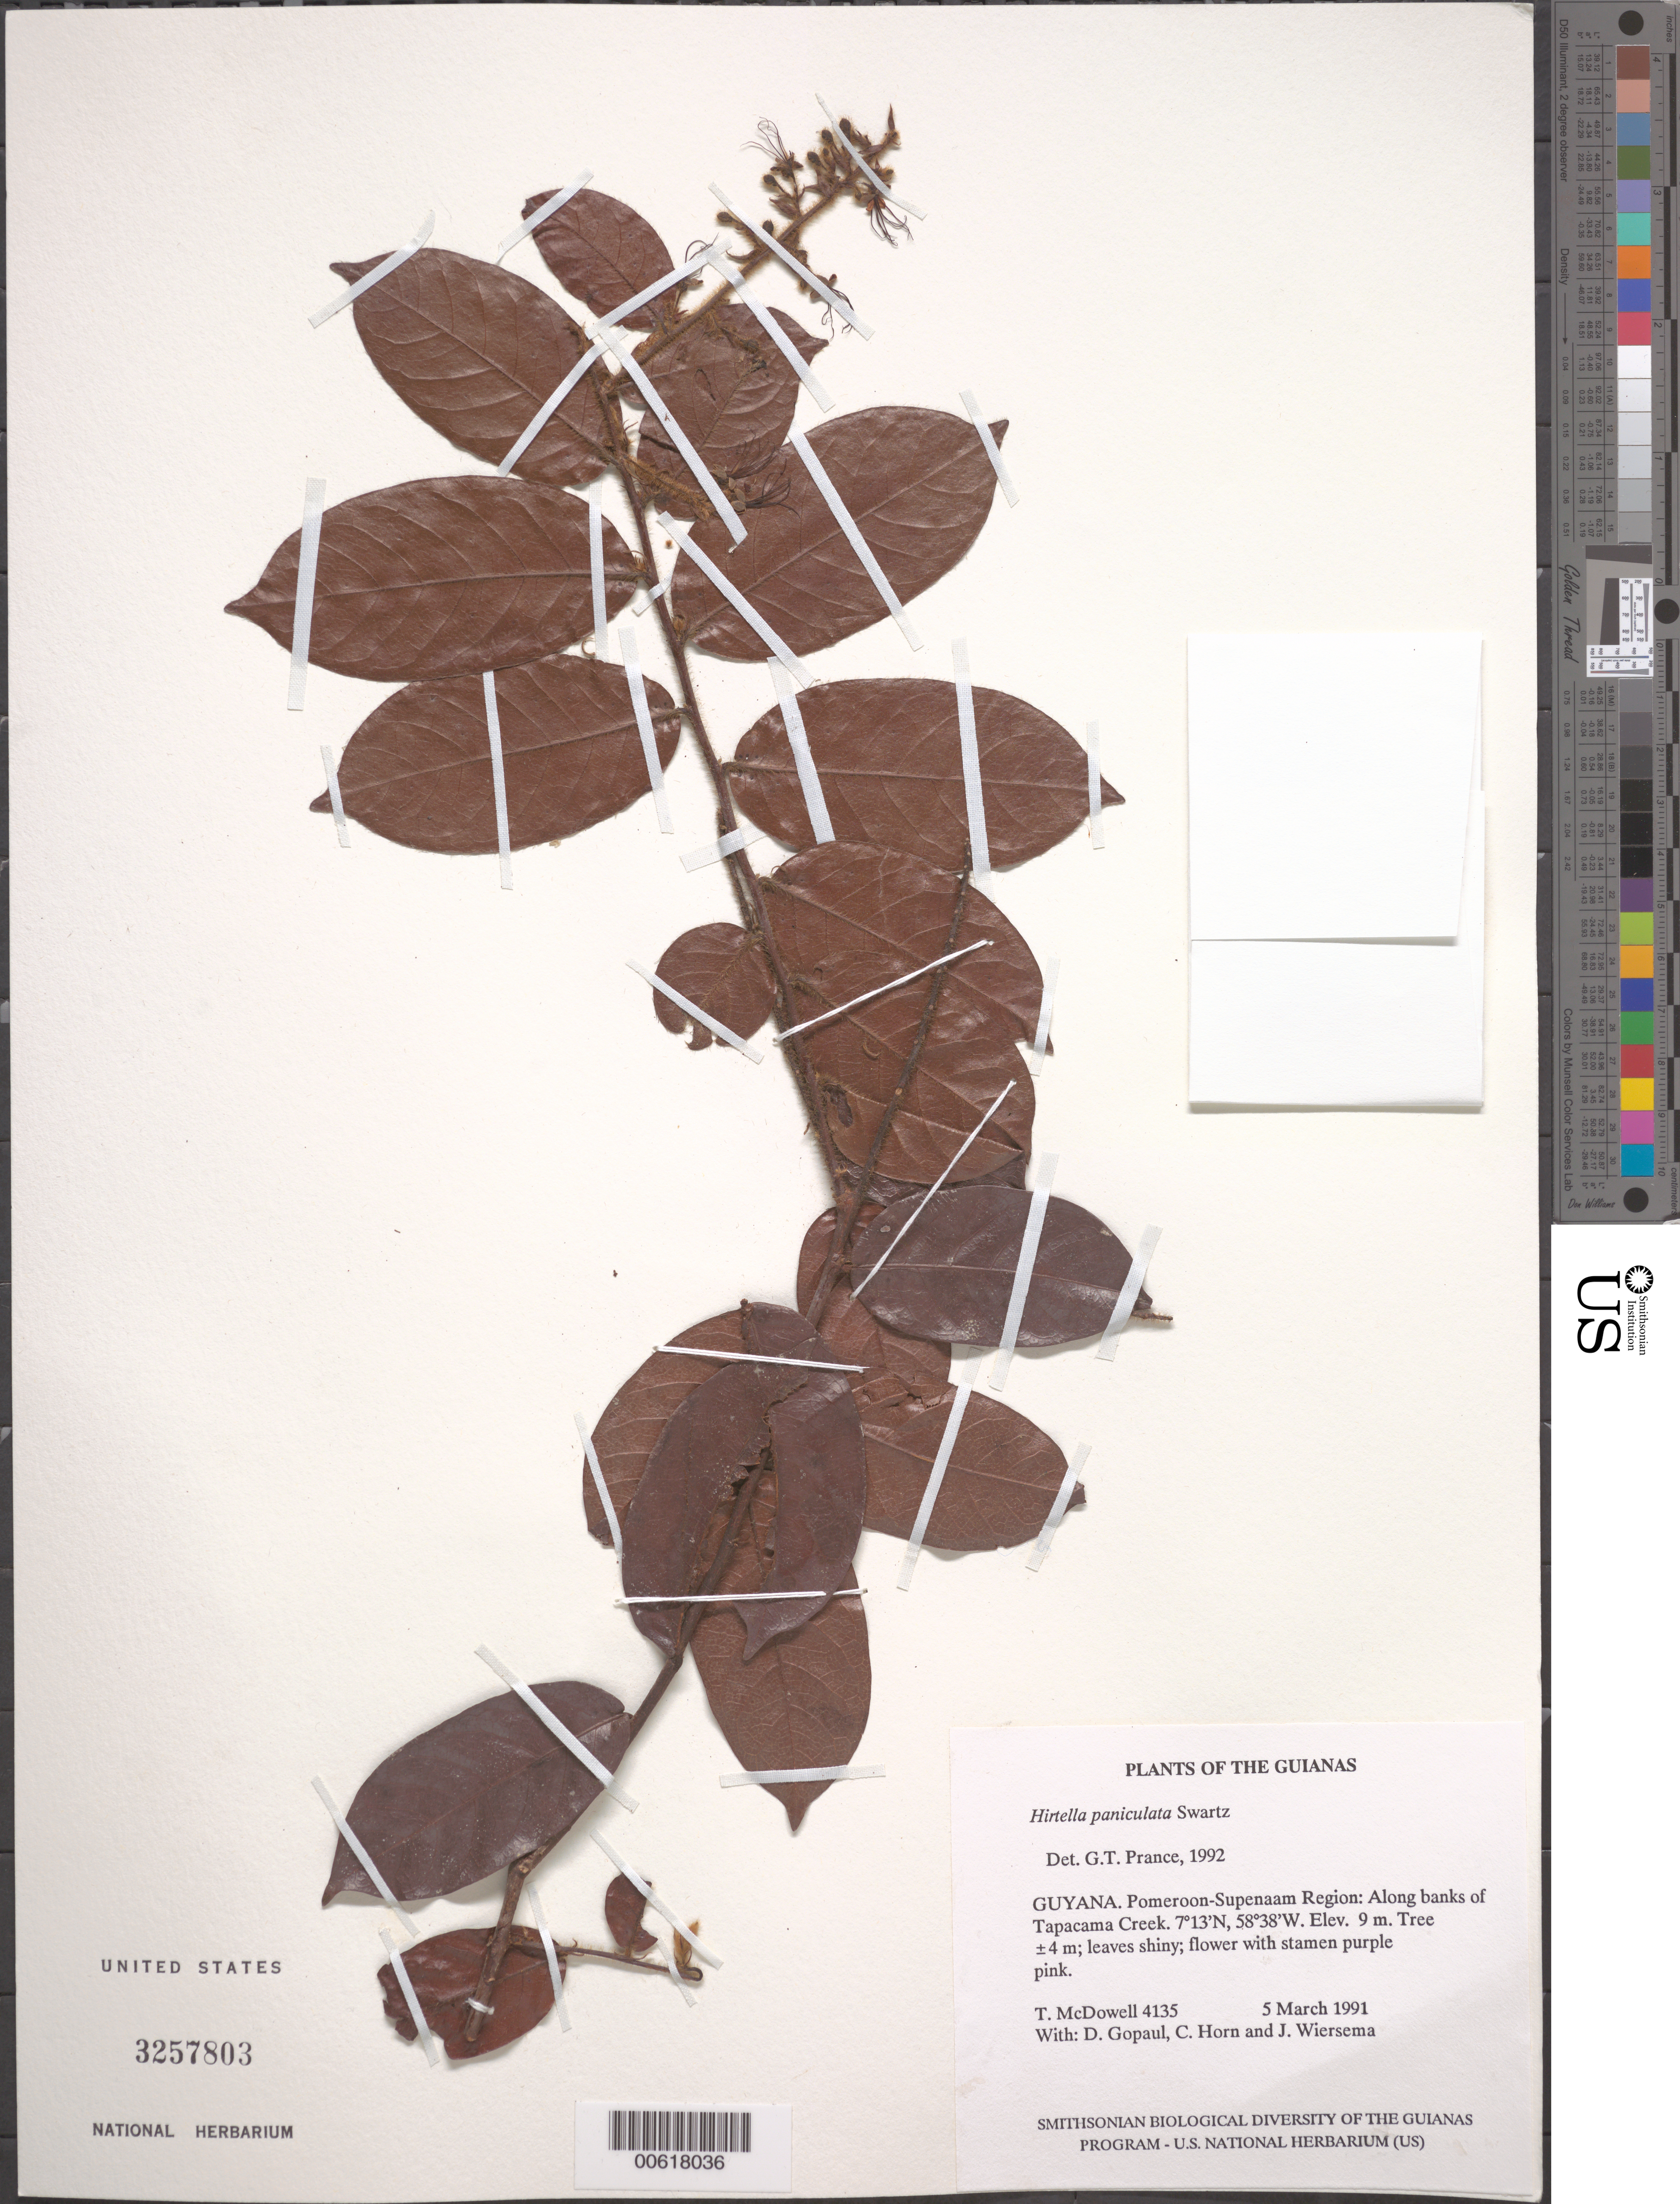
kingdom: Plantae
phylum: Tracheophyta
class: Magnoliopsida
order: Malpighiales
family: Chrysobalanaceae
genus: Hirtella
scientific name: Hirtella paniculata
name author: Sw.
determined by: Prance, G. T.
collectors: T. McDowell, D. Gopaul, C. N. Horn & J. H. Wiersema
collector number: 4135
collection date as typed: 6 March 1991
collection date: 1991-03-06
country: Guyana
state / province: Pomeroon-Supenaam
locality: Tapacuma Creek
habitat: Along banks of creek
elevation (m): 9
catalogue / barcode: US 3257803